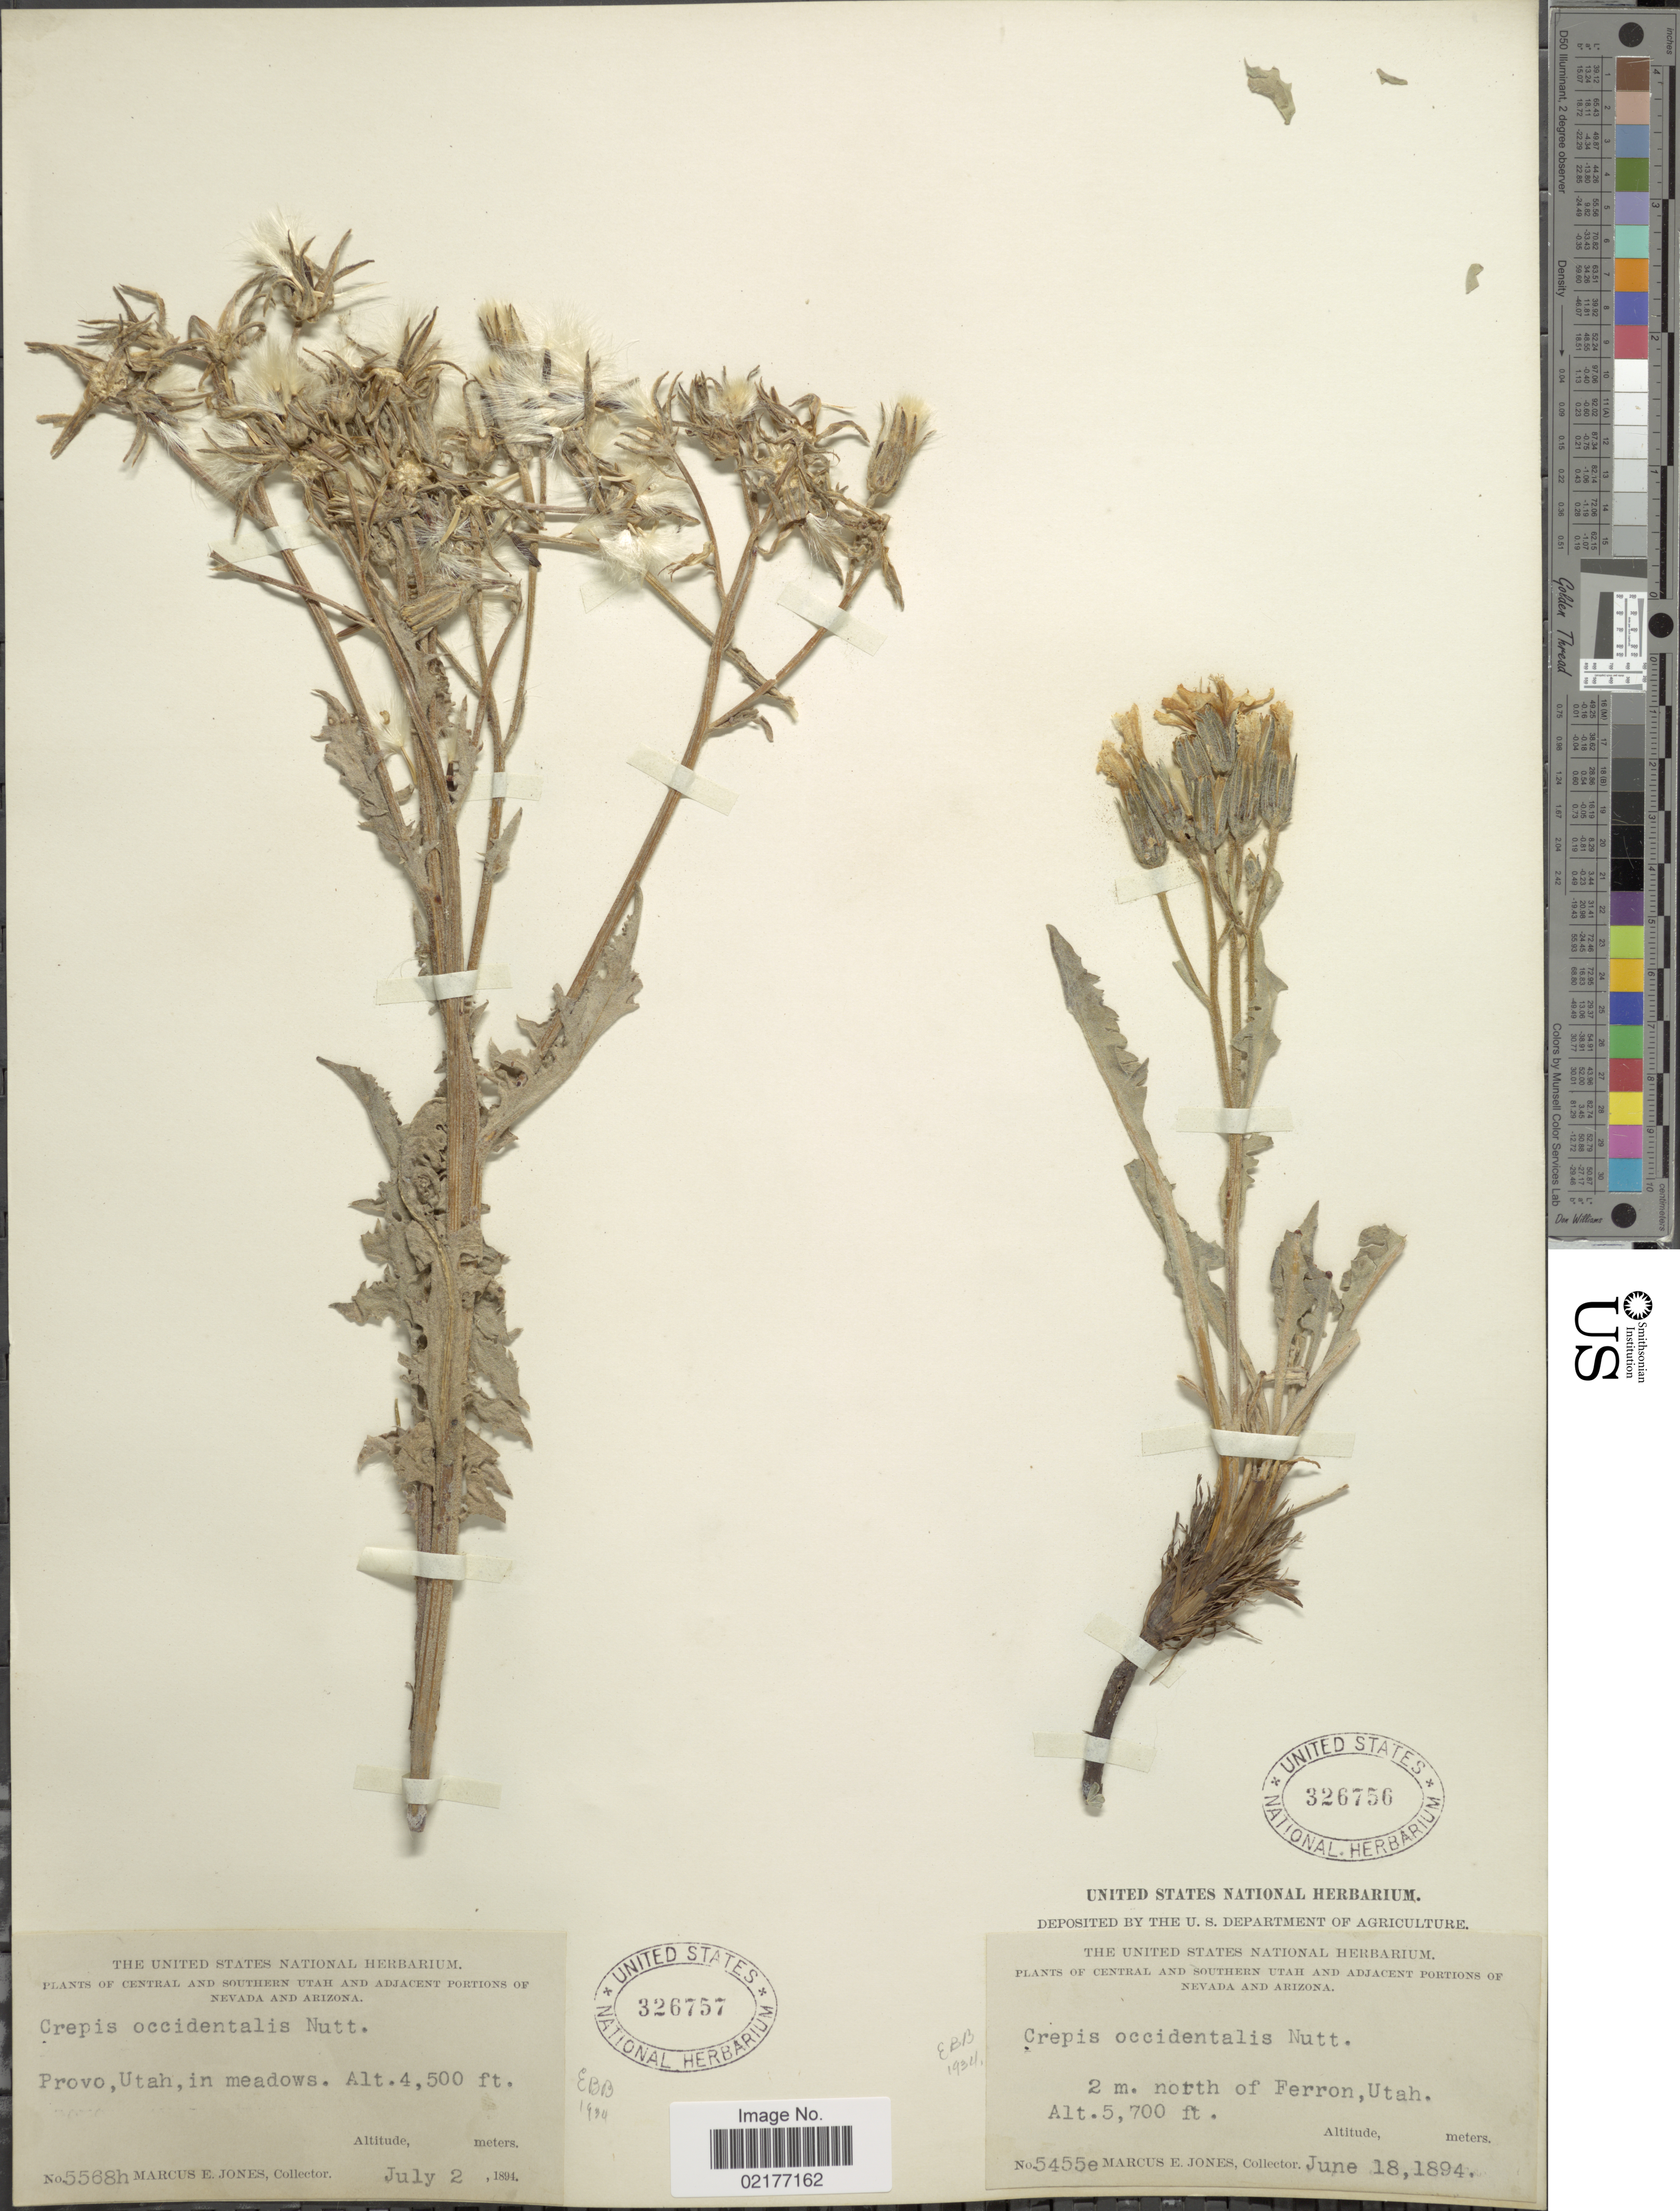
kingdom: Plantae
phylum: Tracheophyta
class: Magnoliopsida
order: Asterales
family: Asteraceae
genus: Crepis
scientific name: Crepis occidentalis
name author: Nutt.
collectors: M. E. Jones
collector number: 5568h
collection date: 1894-07-02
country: United States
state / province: Utah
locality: Southern Utah, Provo, Utah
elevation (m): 1372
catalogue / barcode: US 326757